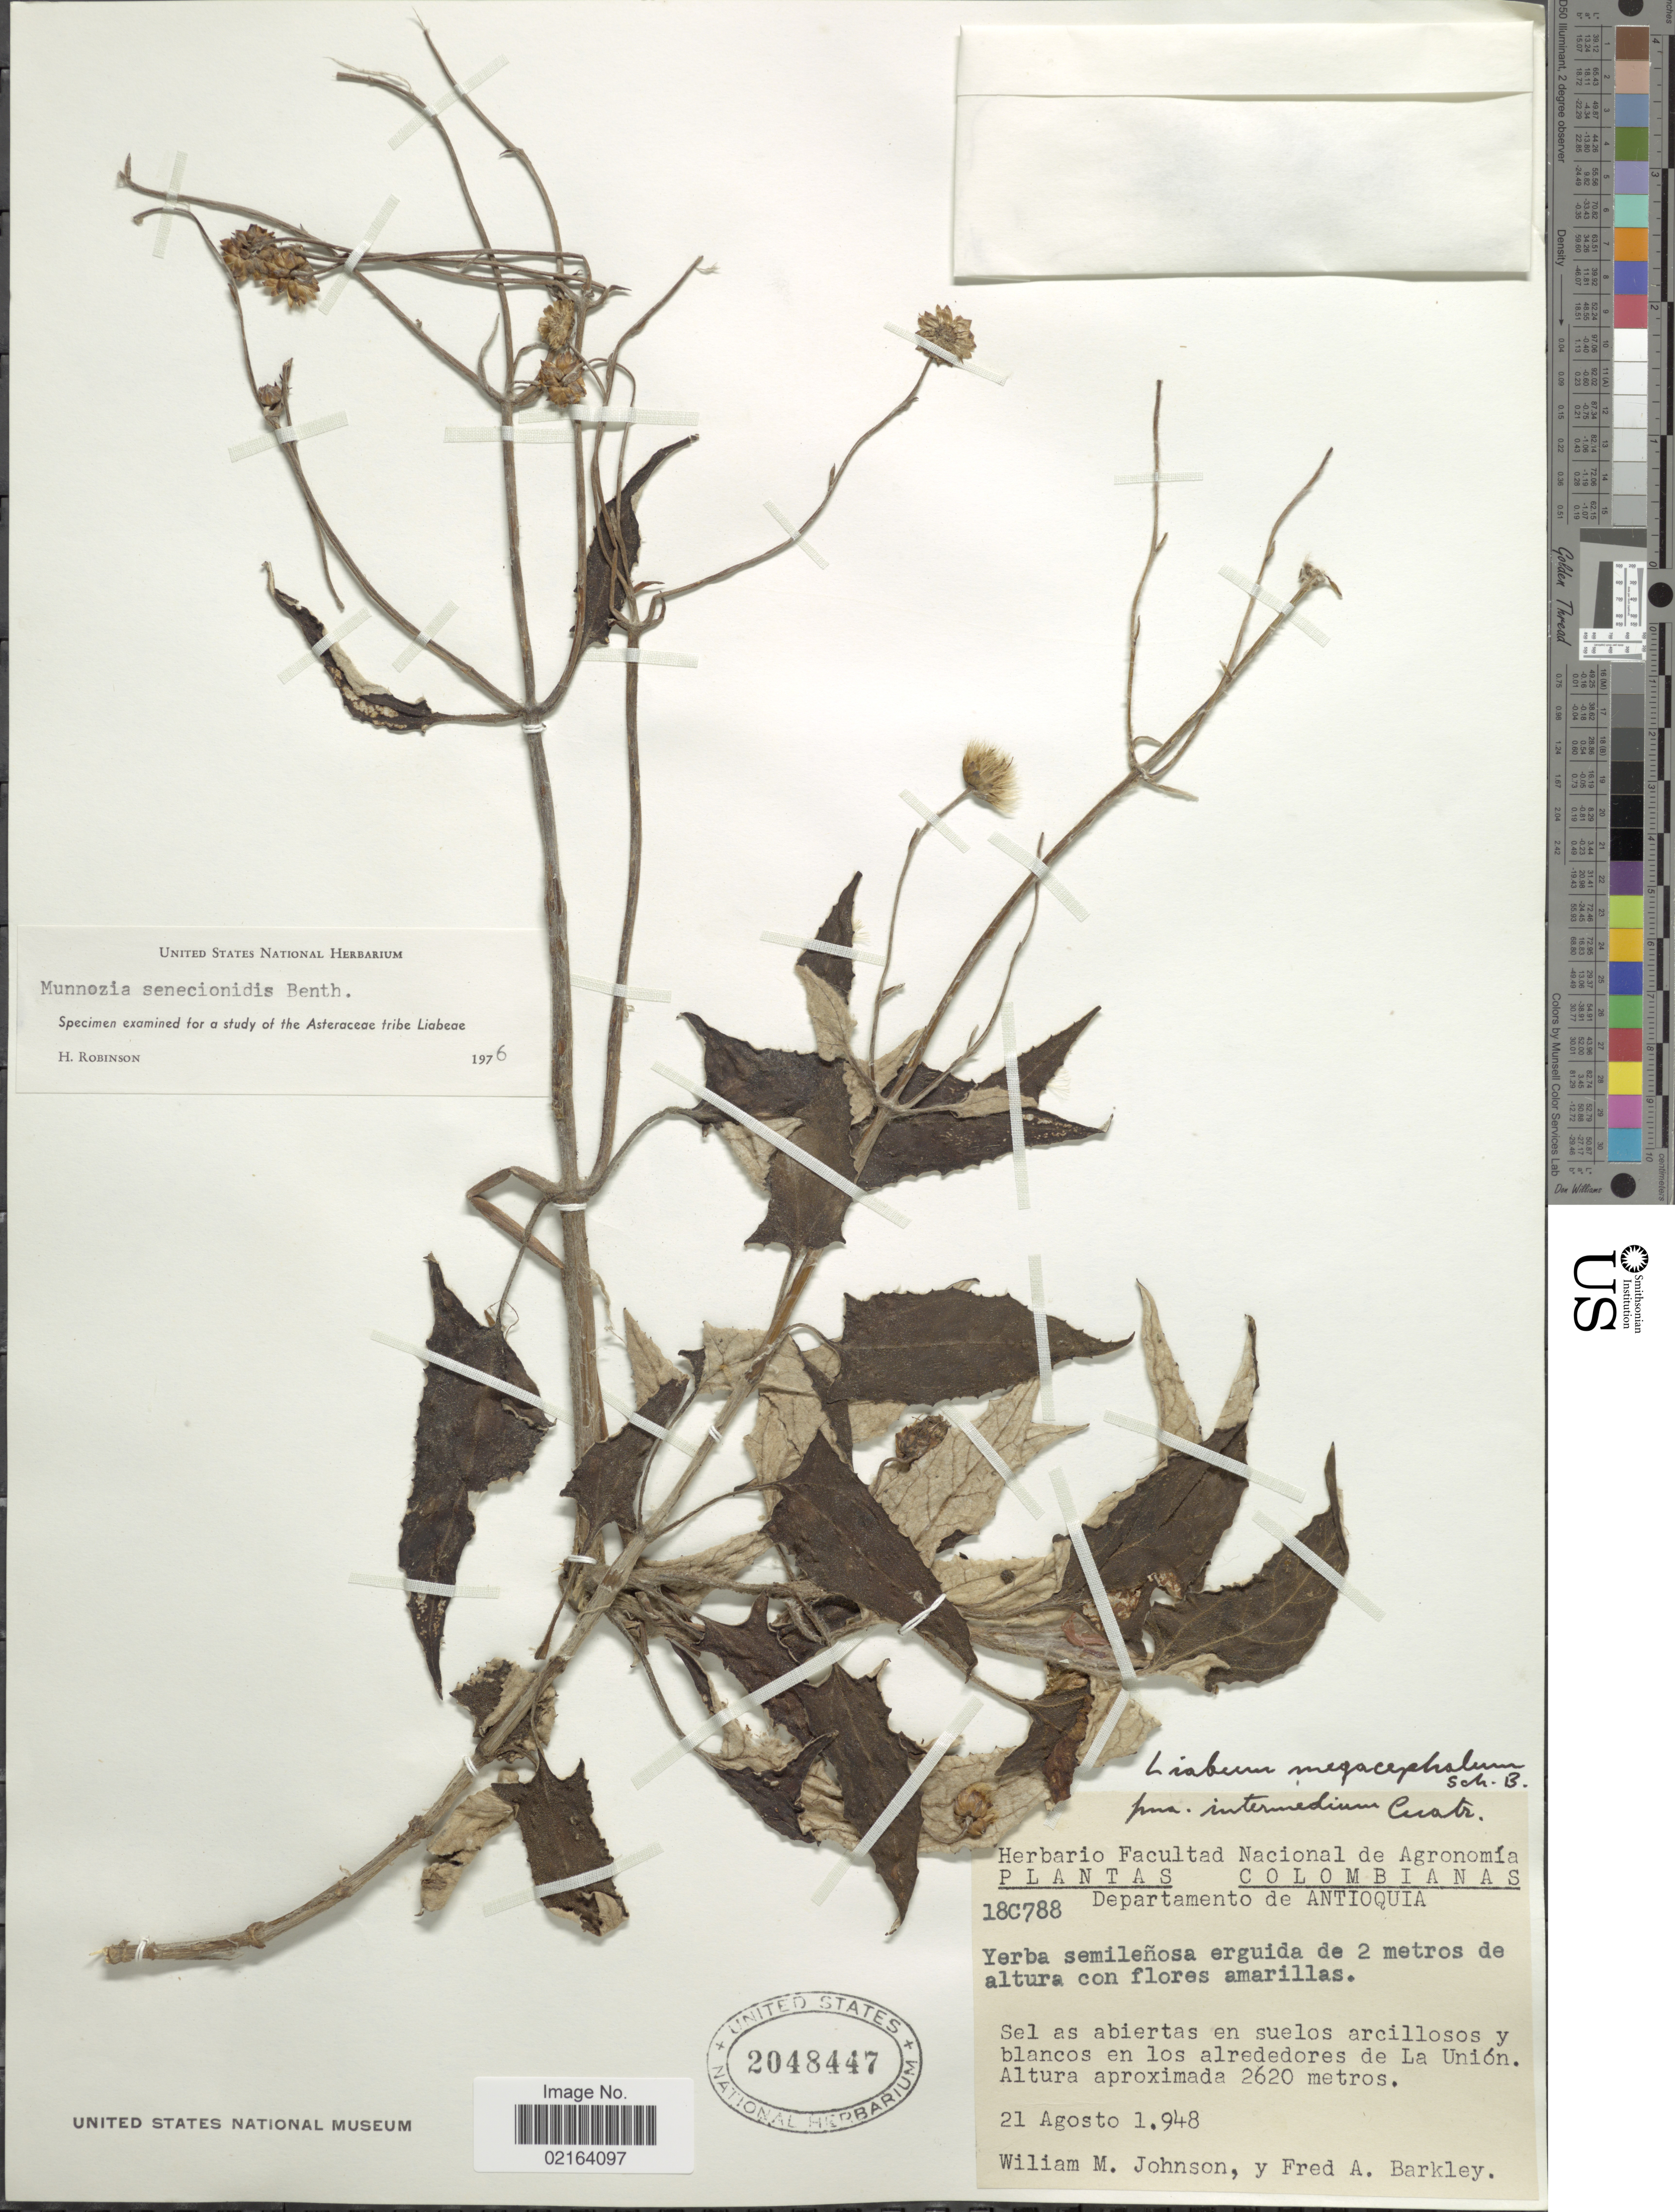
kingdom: Plantae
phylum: Tracheophyta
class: Magnoliopsida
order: Asterales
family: Asteraceae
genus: Munnozia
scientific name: Munnozia senecionidis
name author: Benth.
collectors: W. M. Johnson & F. A. Barkley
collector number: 18C788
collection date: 1948-08-21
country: Colombia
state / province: Antioquia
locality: Departamento de Antioquia, Sel as abiertas en suelos arcillosos y blancos en los alrededores de La Union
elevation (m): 2620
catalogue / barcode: US 2048447